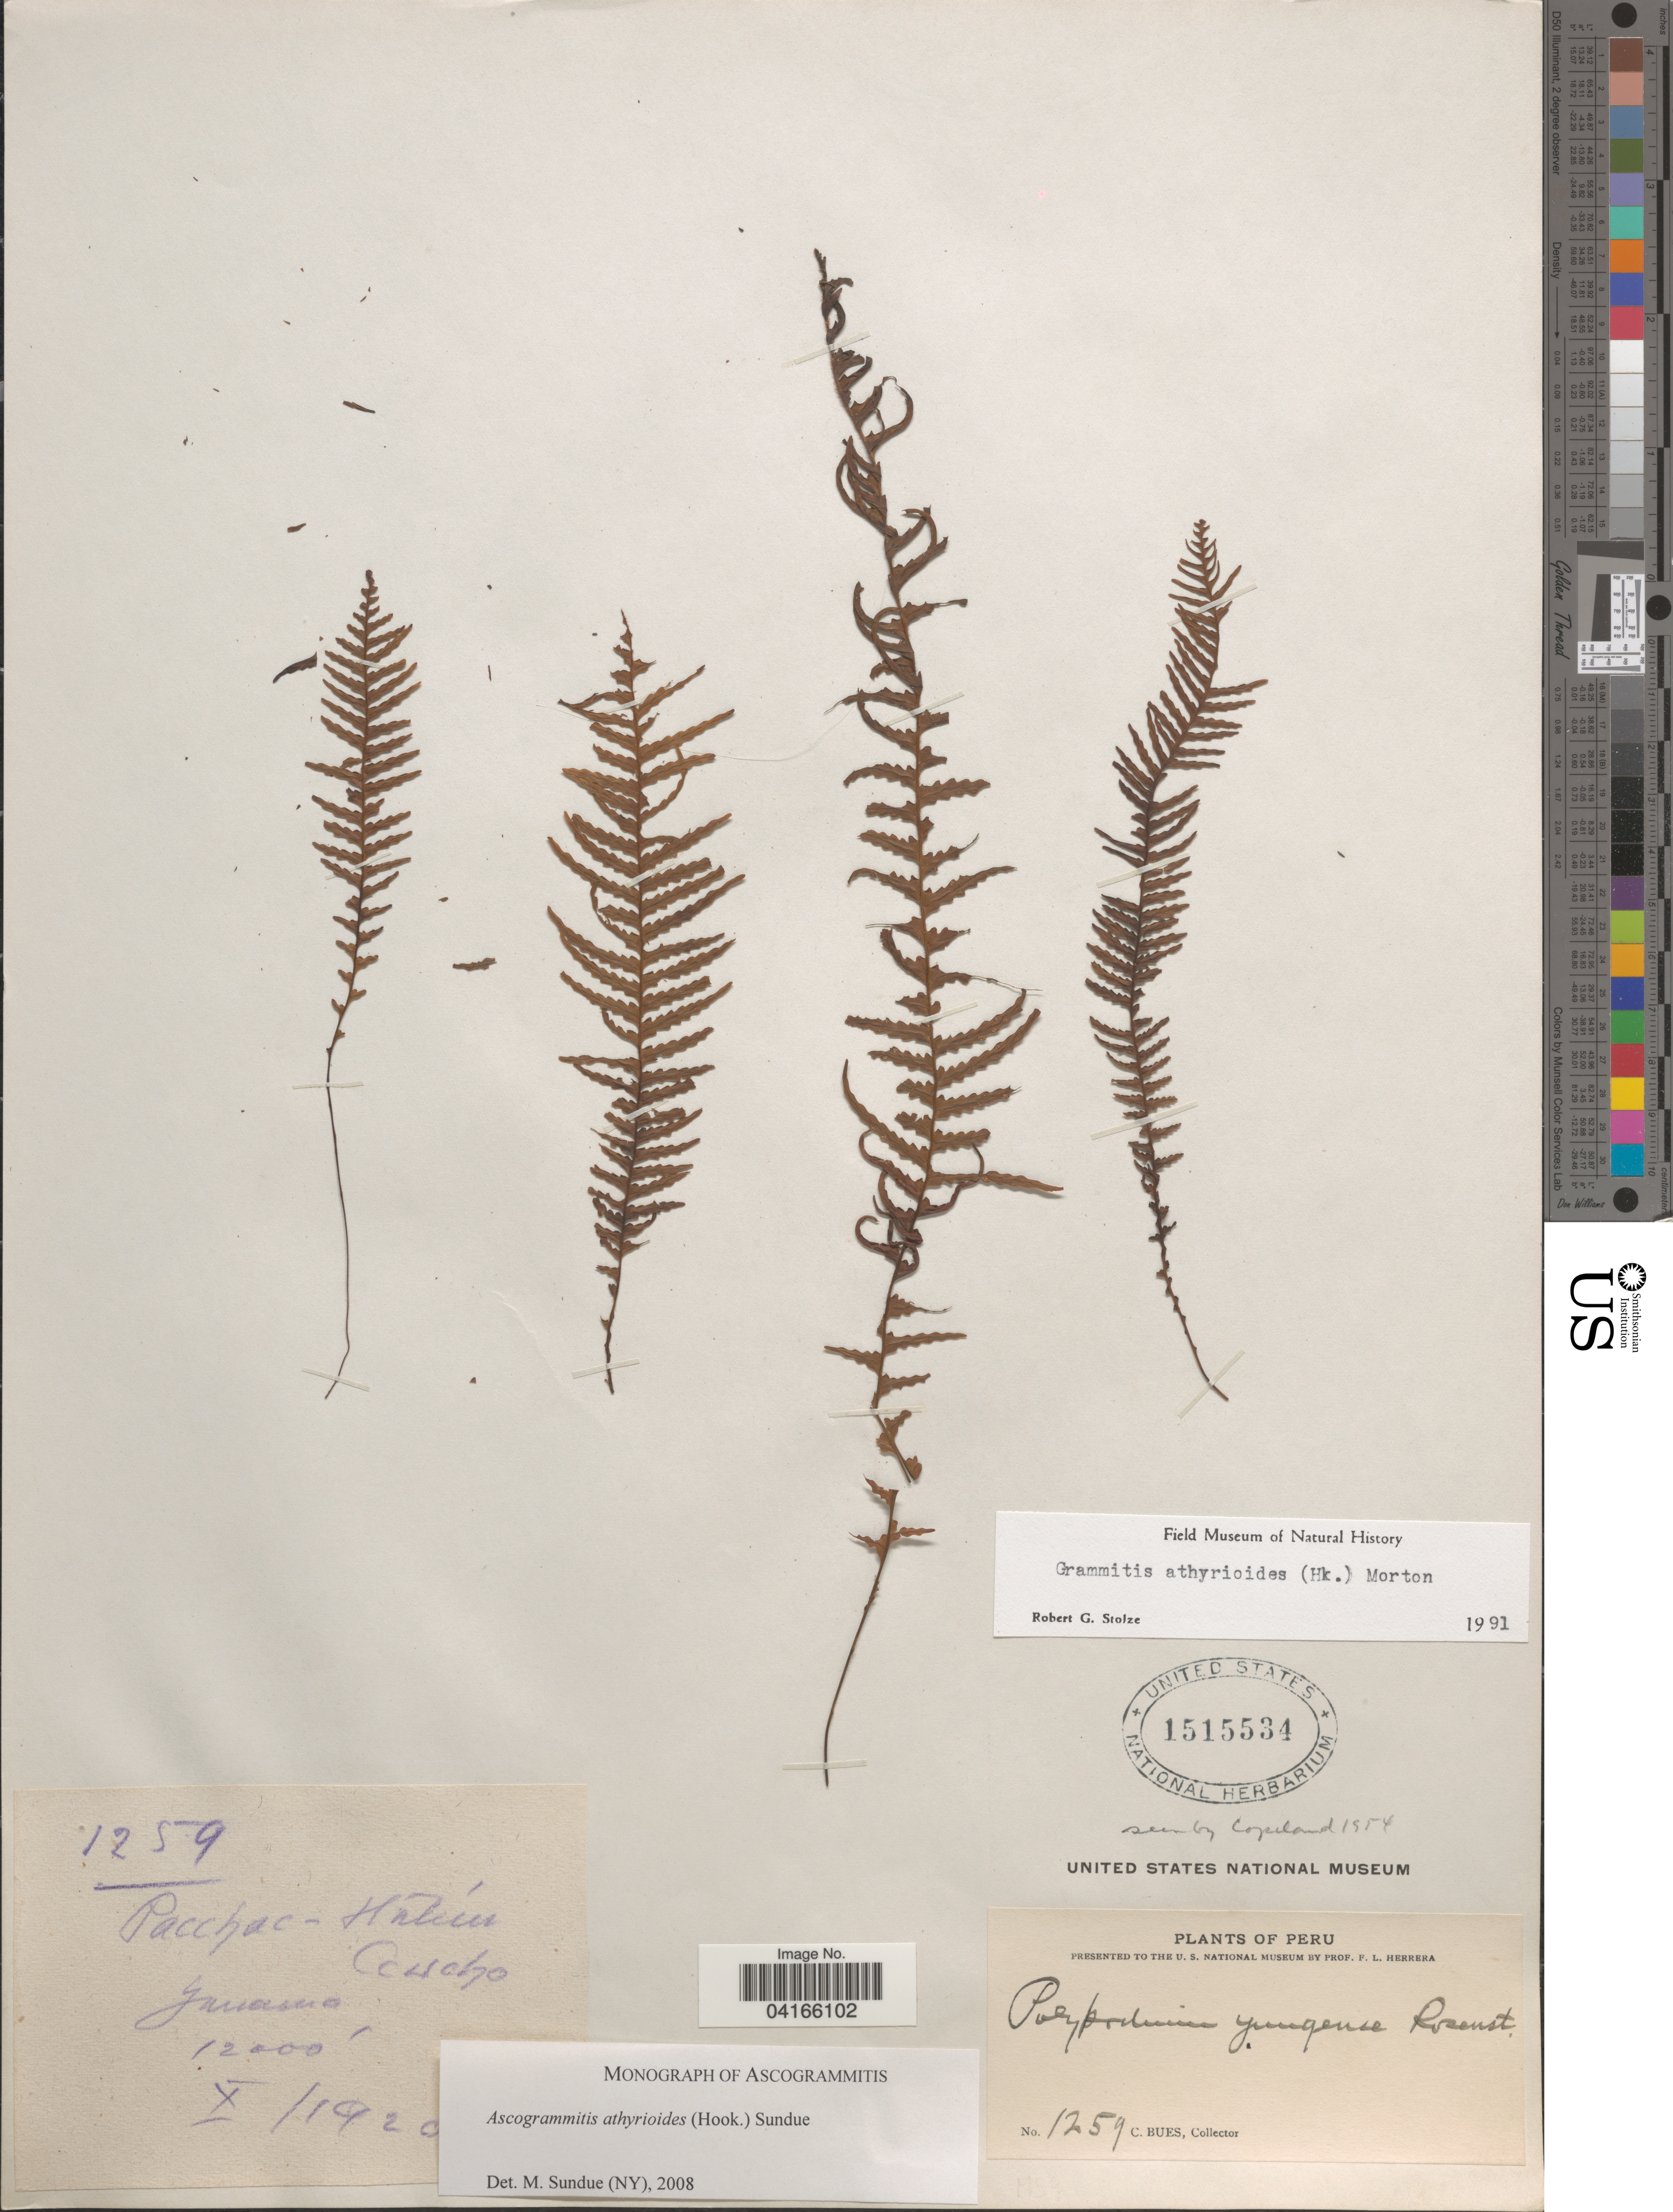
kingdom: Plantae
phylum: Tracheophyta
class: Polypodiopsida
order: Polypodiales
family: Polypodiaceae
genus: Ascogrammitis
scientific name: Ascogrammitis athyrioides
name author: (Hook.) Sundue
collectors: C. Bues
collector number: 1259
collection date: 1920-10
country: Peru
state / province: Cusco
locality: Pacchac-Hatuin [interpreted]. Yamana [interpreted].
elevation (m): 3658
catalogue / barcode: US 1515534